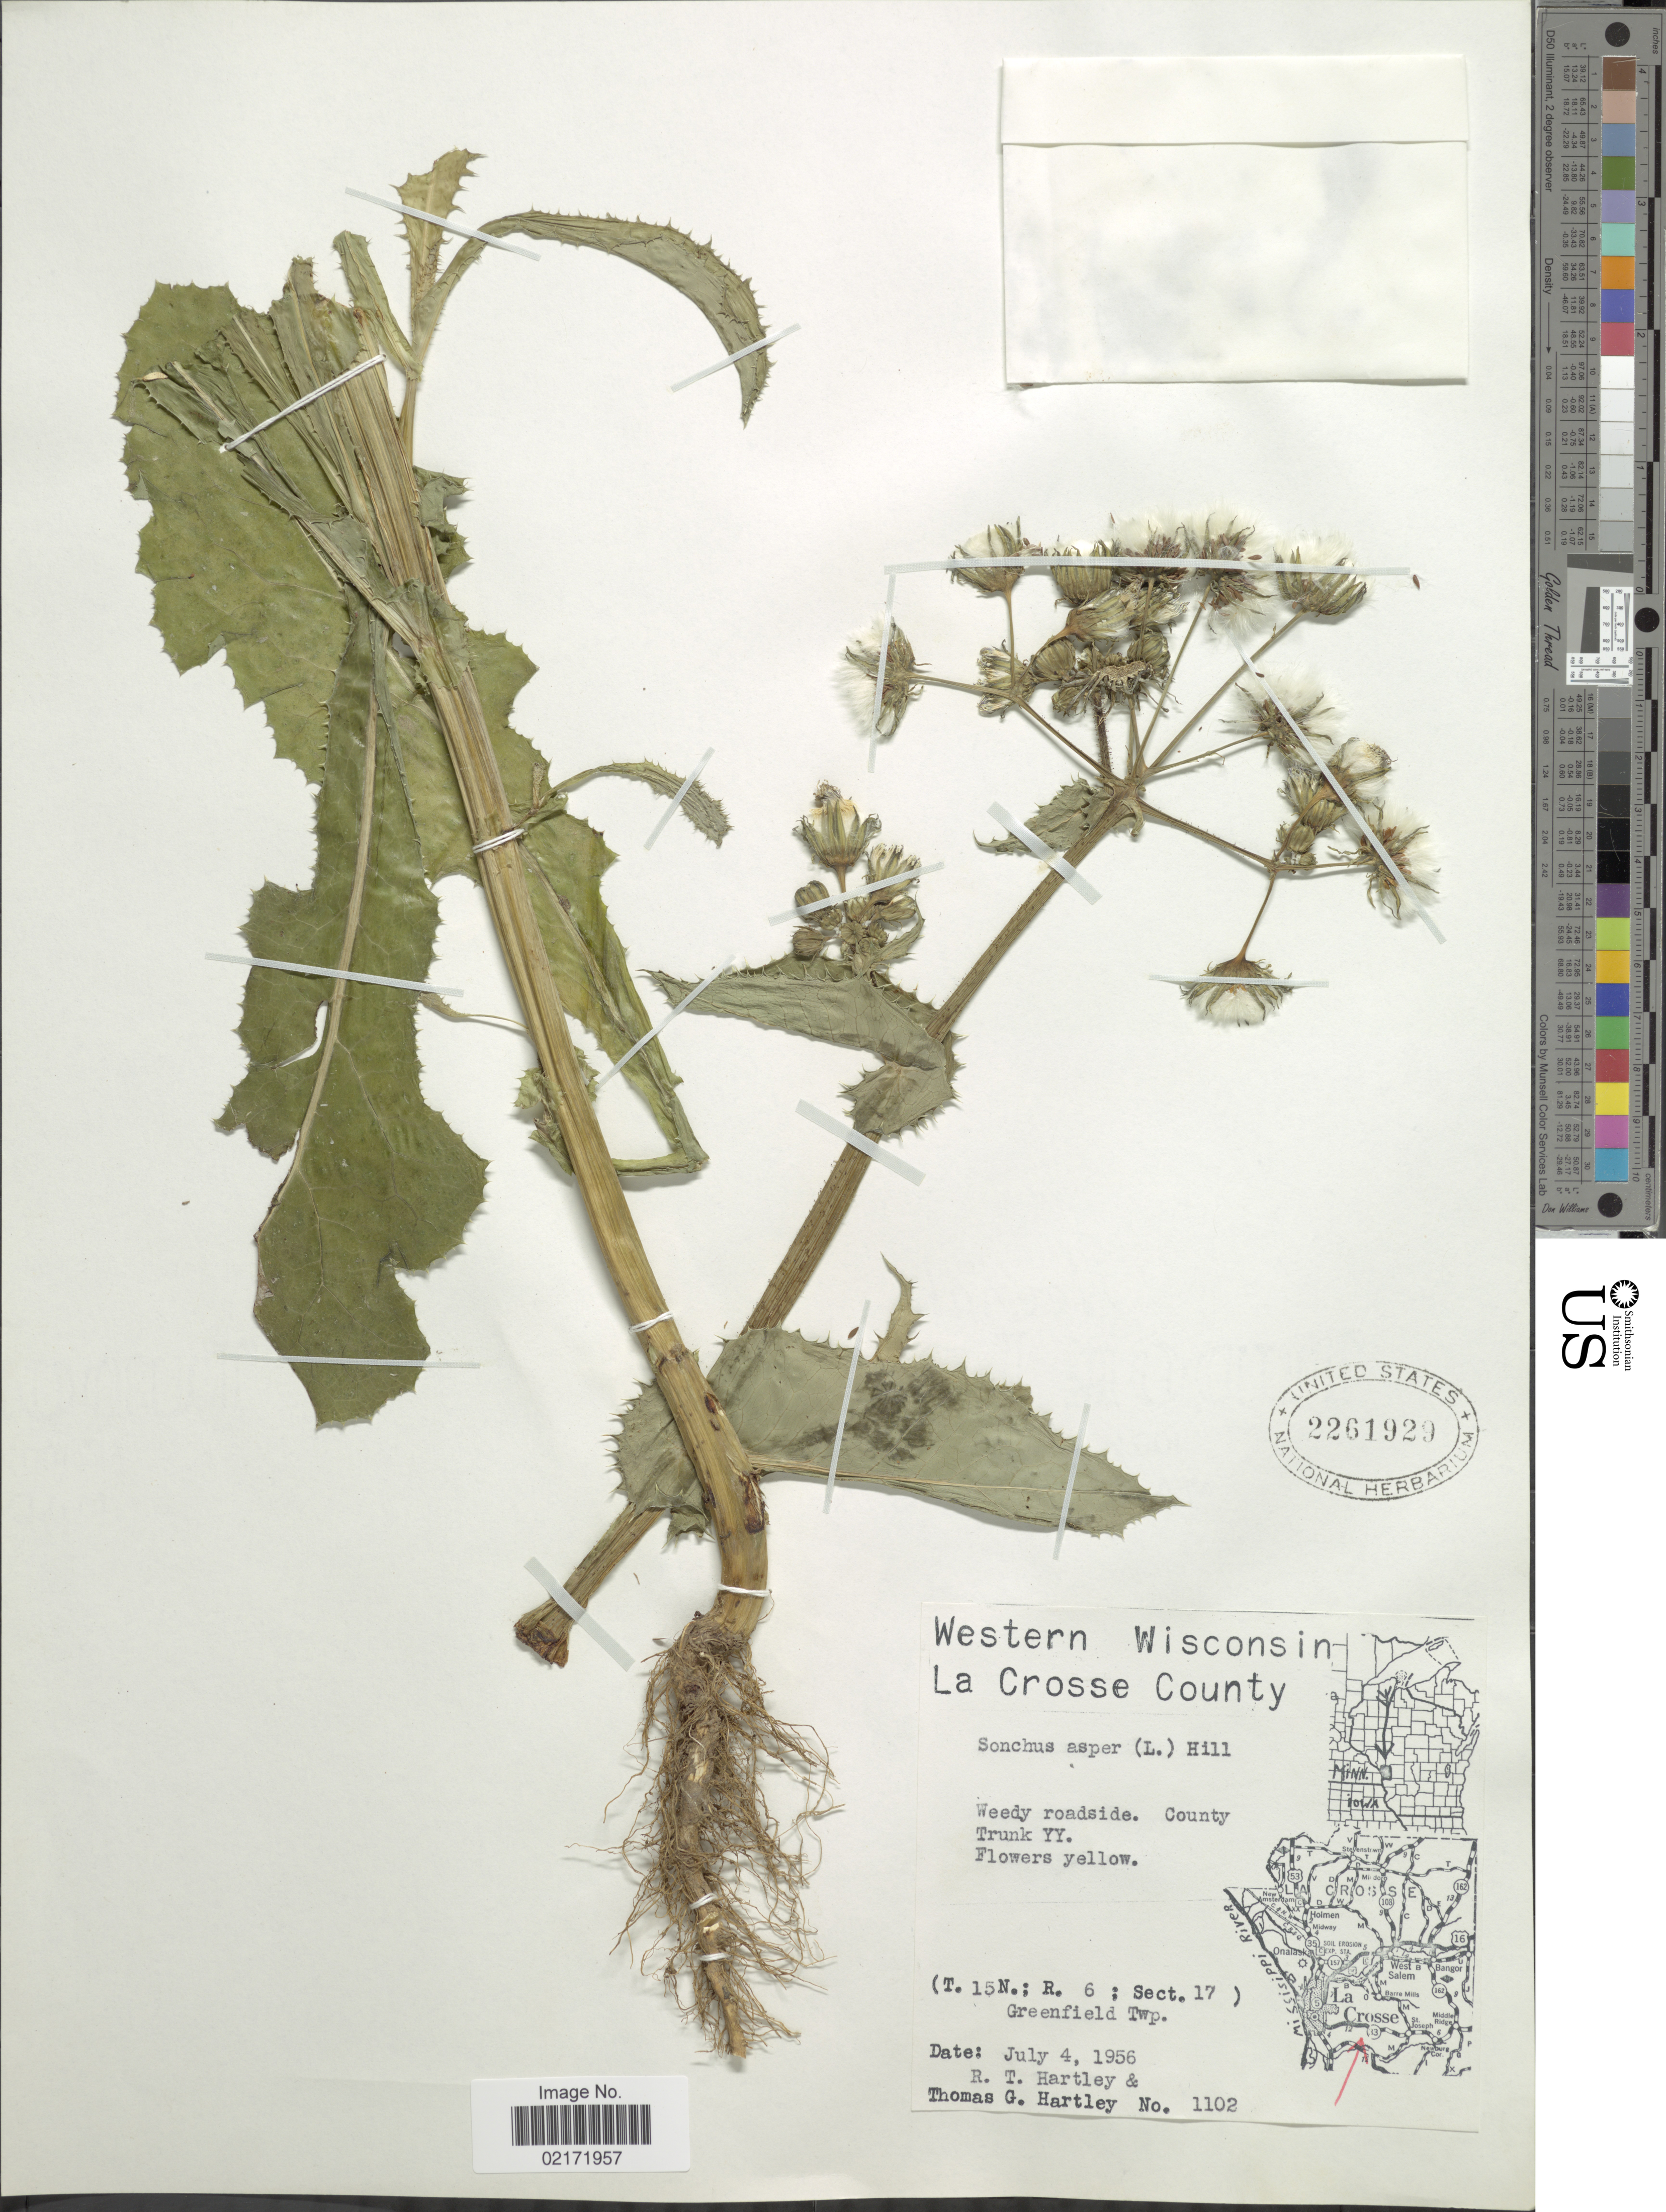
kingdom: Plantae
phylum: Tracheophyta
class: Magnoliopsida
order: Asterales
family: Asteraceae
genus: Sonchus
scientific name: Sonchus asper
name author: (L.) Hill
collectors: R. T. Hartley & T. G. Hartley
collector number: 1102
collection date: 1956-07-04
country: United States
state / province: Wisconsin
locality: Western Wisconsin, La Crosse County, weedy roadside, County Trunk YY, (T.15N.; R. 6; Sect.17) Greenfield Twp.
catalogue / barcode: US 2261929